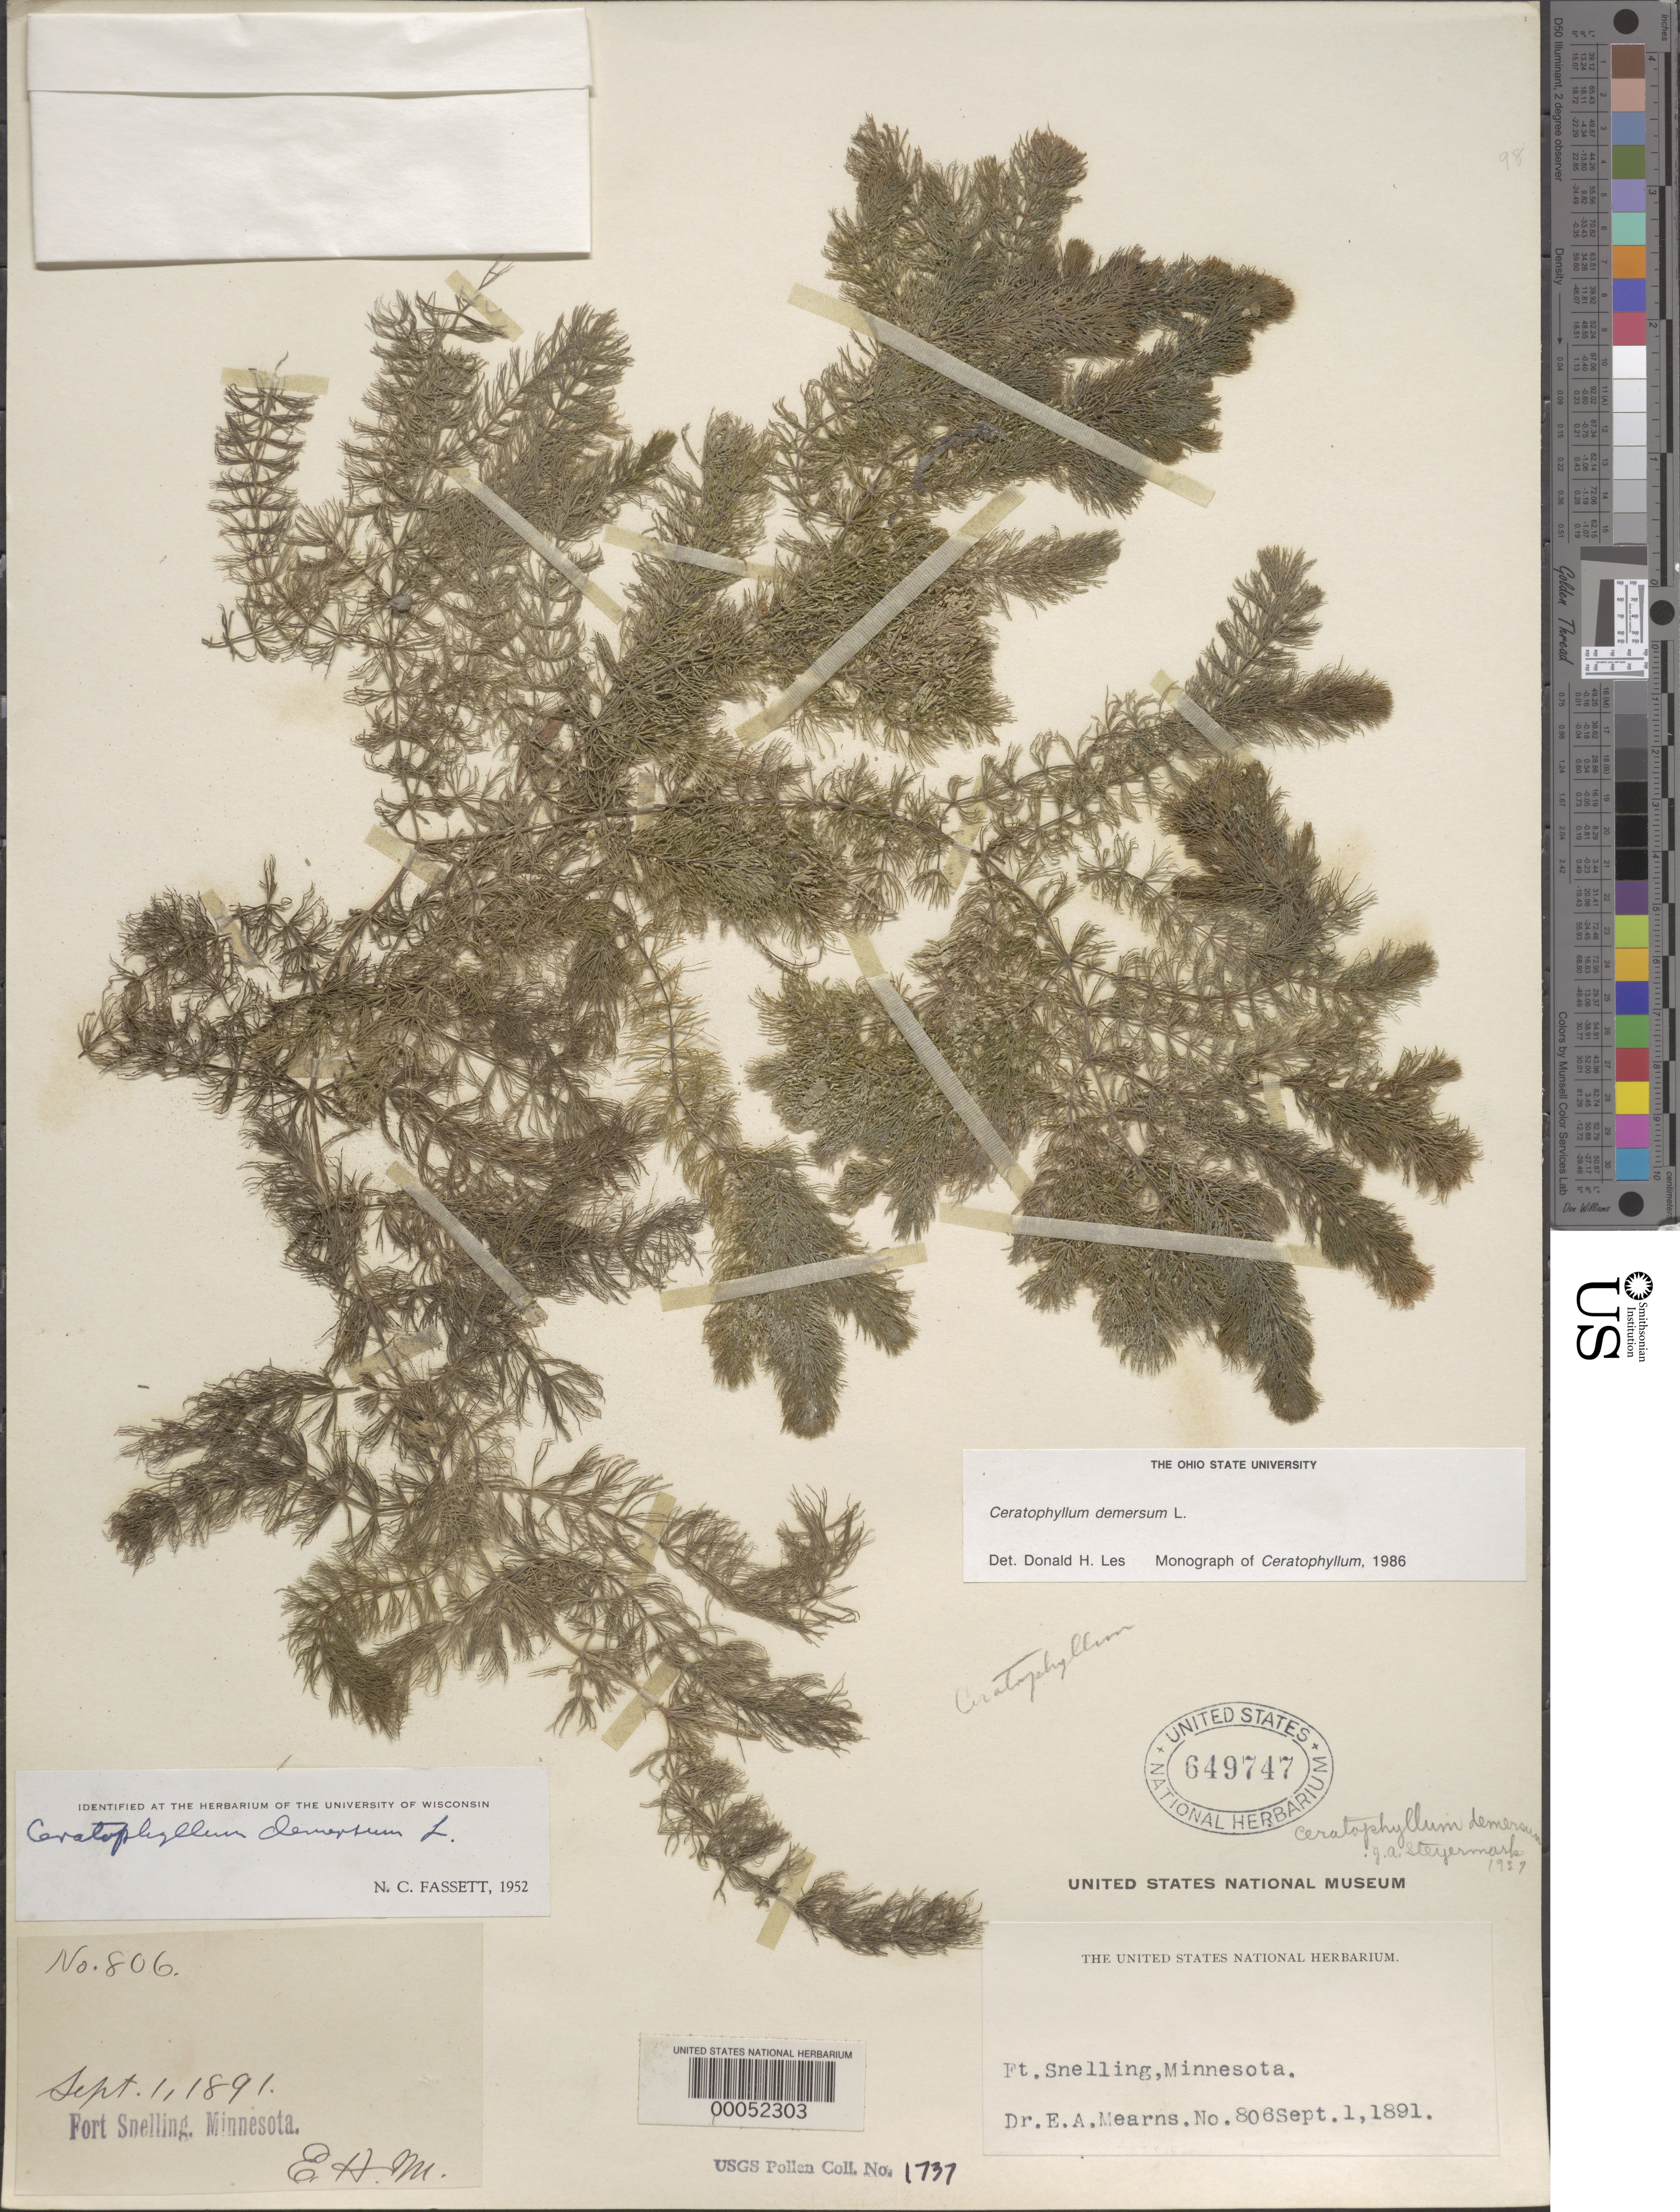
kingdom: Plantae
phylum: Tracheophyta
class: Magnoliopsida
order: Ceratophyllales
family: Ceratophyllaceae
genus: Ceratophyllum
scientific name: Ceratophyllum demersum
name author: L.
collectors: E. A. Mearns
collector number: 806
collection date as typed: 01 Sep 1891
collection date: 1891-09-01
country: United States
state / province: Minnesota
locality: Ft. snelling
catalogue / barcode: US 649747